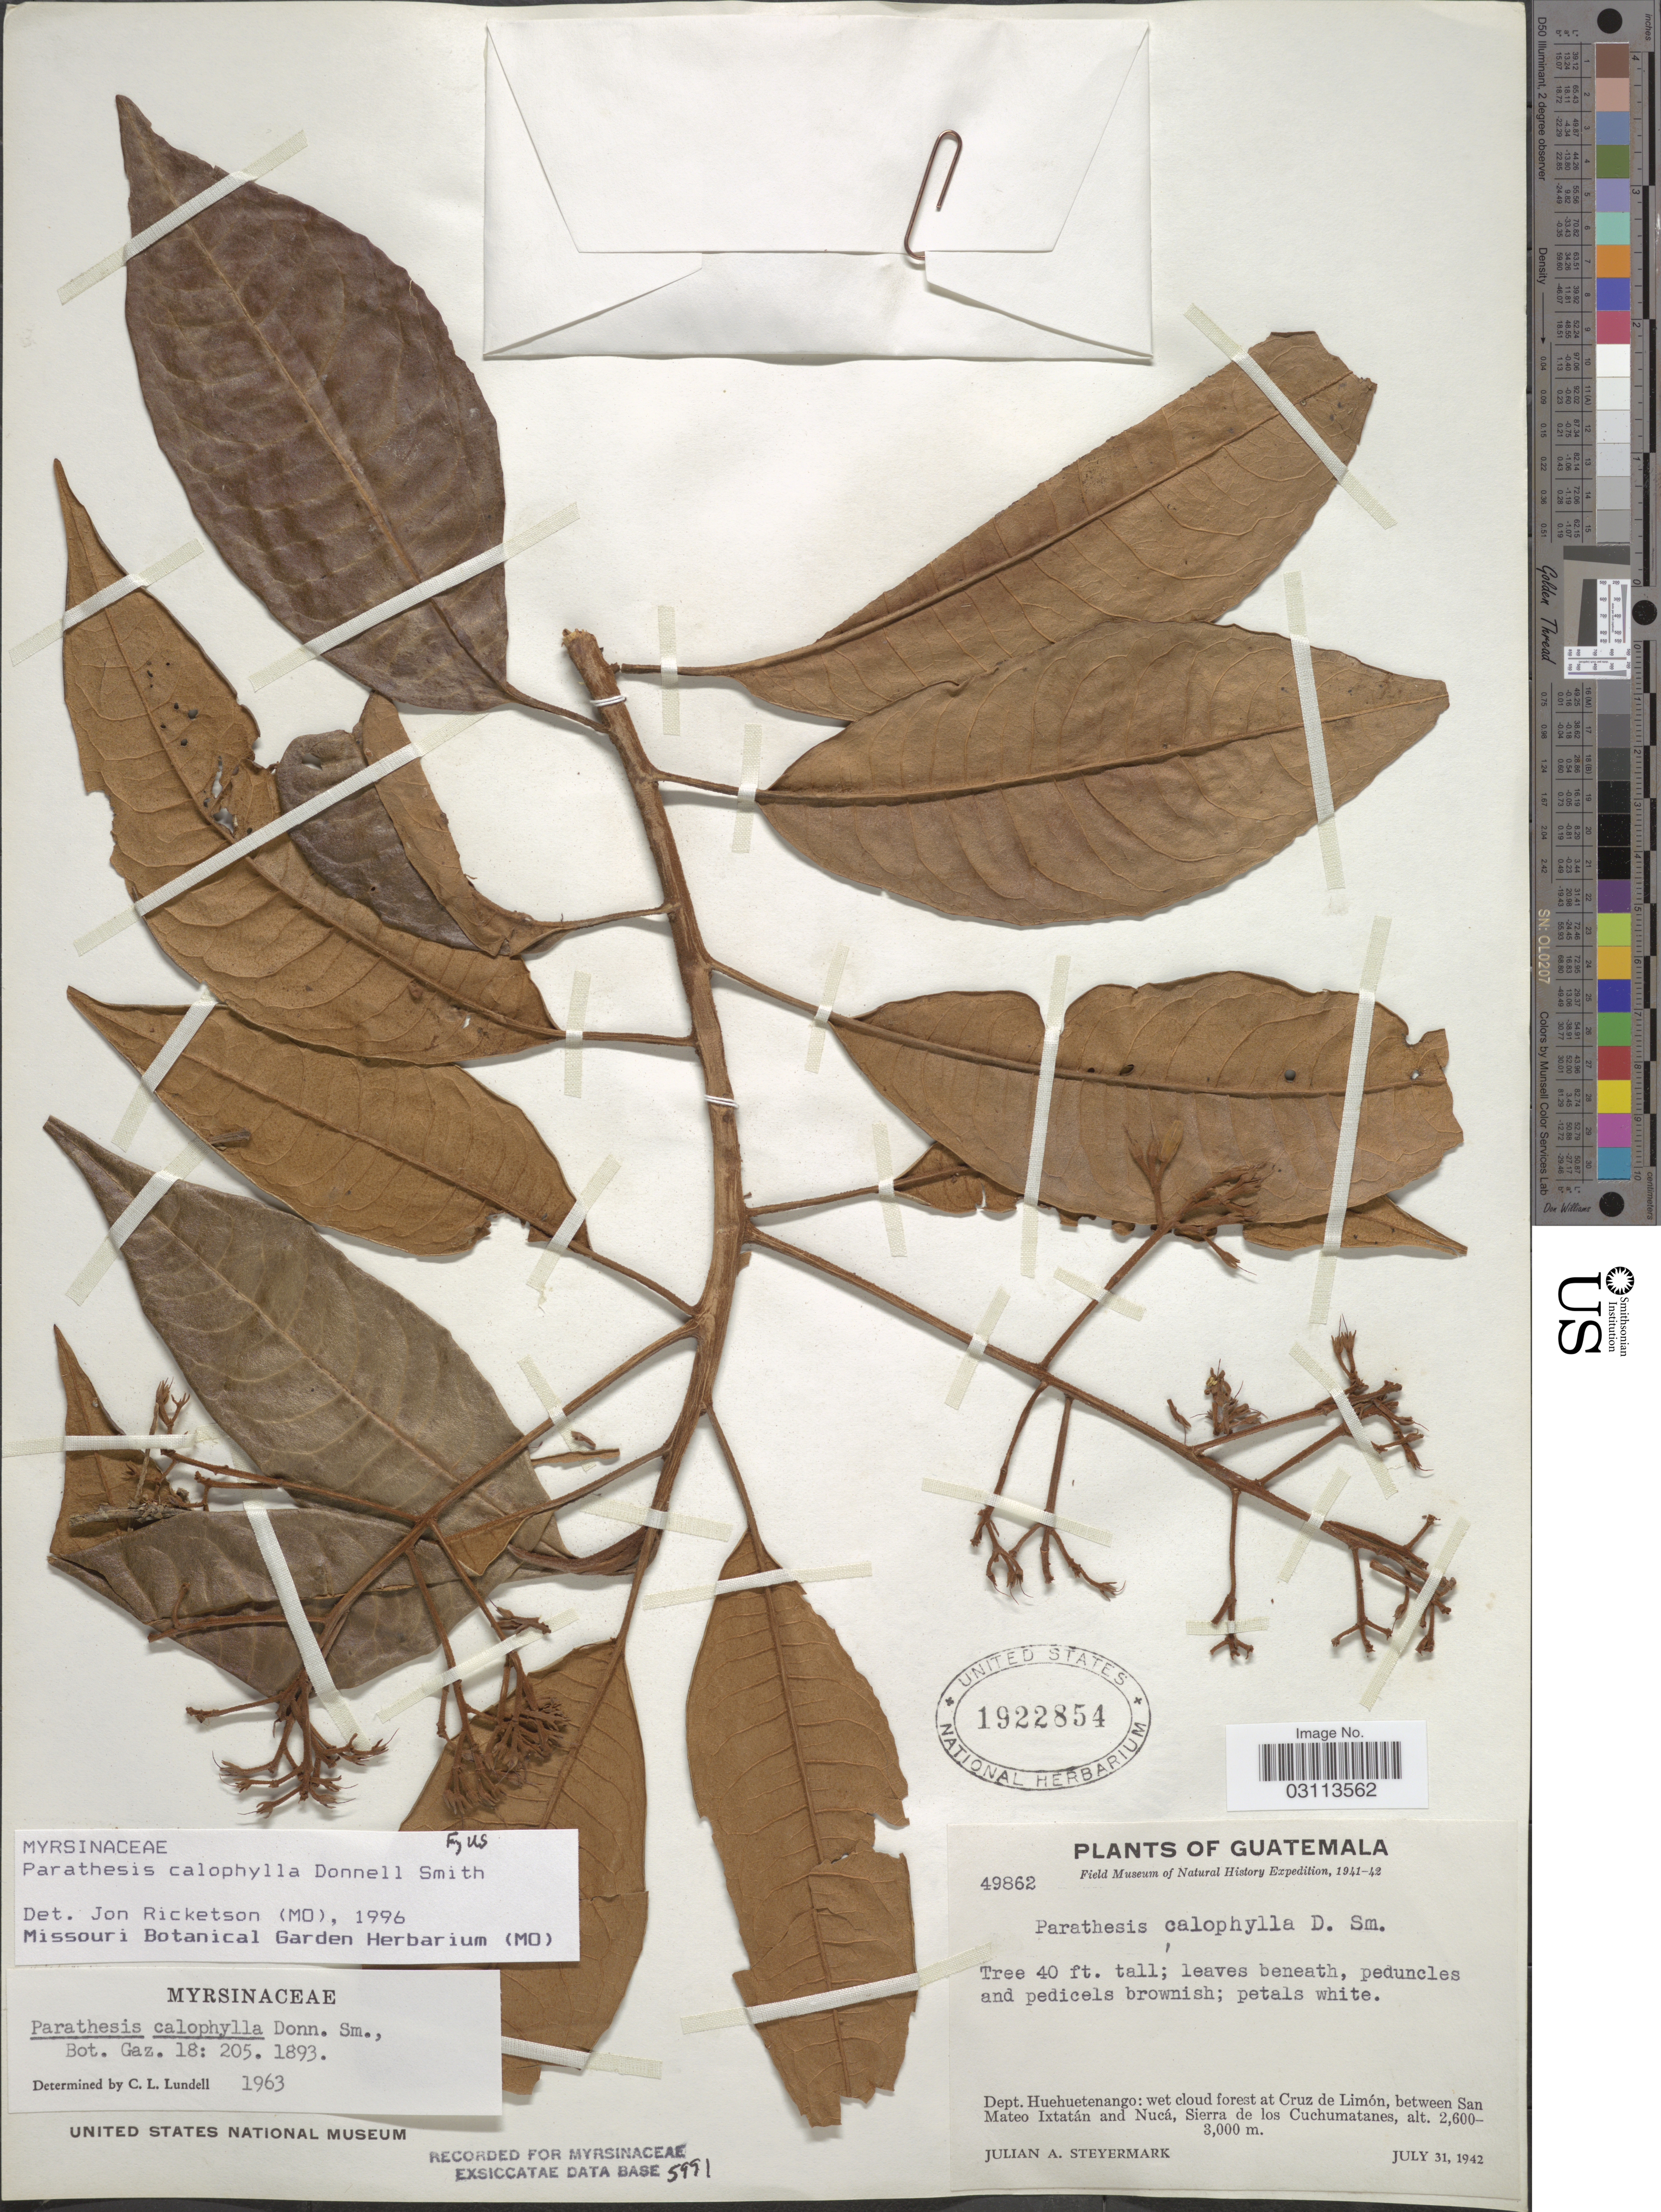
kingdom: Plantae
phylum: Tracheophyta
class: Magnoliopsida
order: Ericales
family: Primulaceae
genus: Parathesis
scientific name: Parathesis calophylla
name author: Donn. Sm.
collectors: J. Steyermark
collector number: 49862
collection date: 1942-07-31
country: Guatemala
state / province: Huehuetenango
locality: Dept. Huehuetenango: wt cloud forest at Cruz de Limón, between San Mateo Ixtatán and Nucá, Sierra de los Cuchumatanes.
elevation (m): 2600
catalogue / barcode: US 1922854